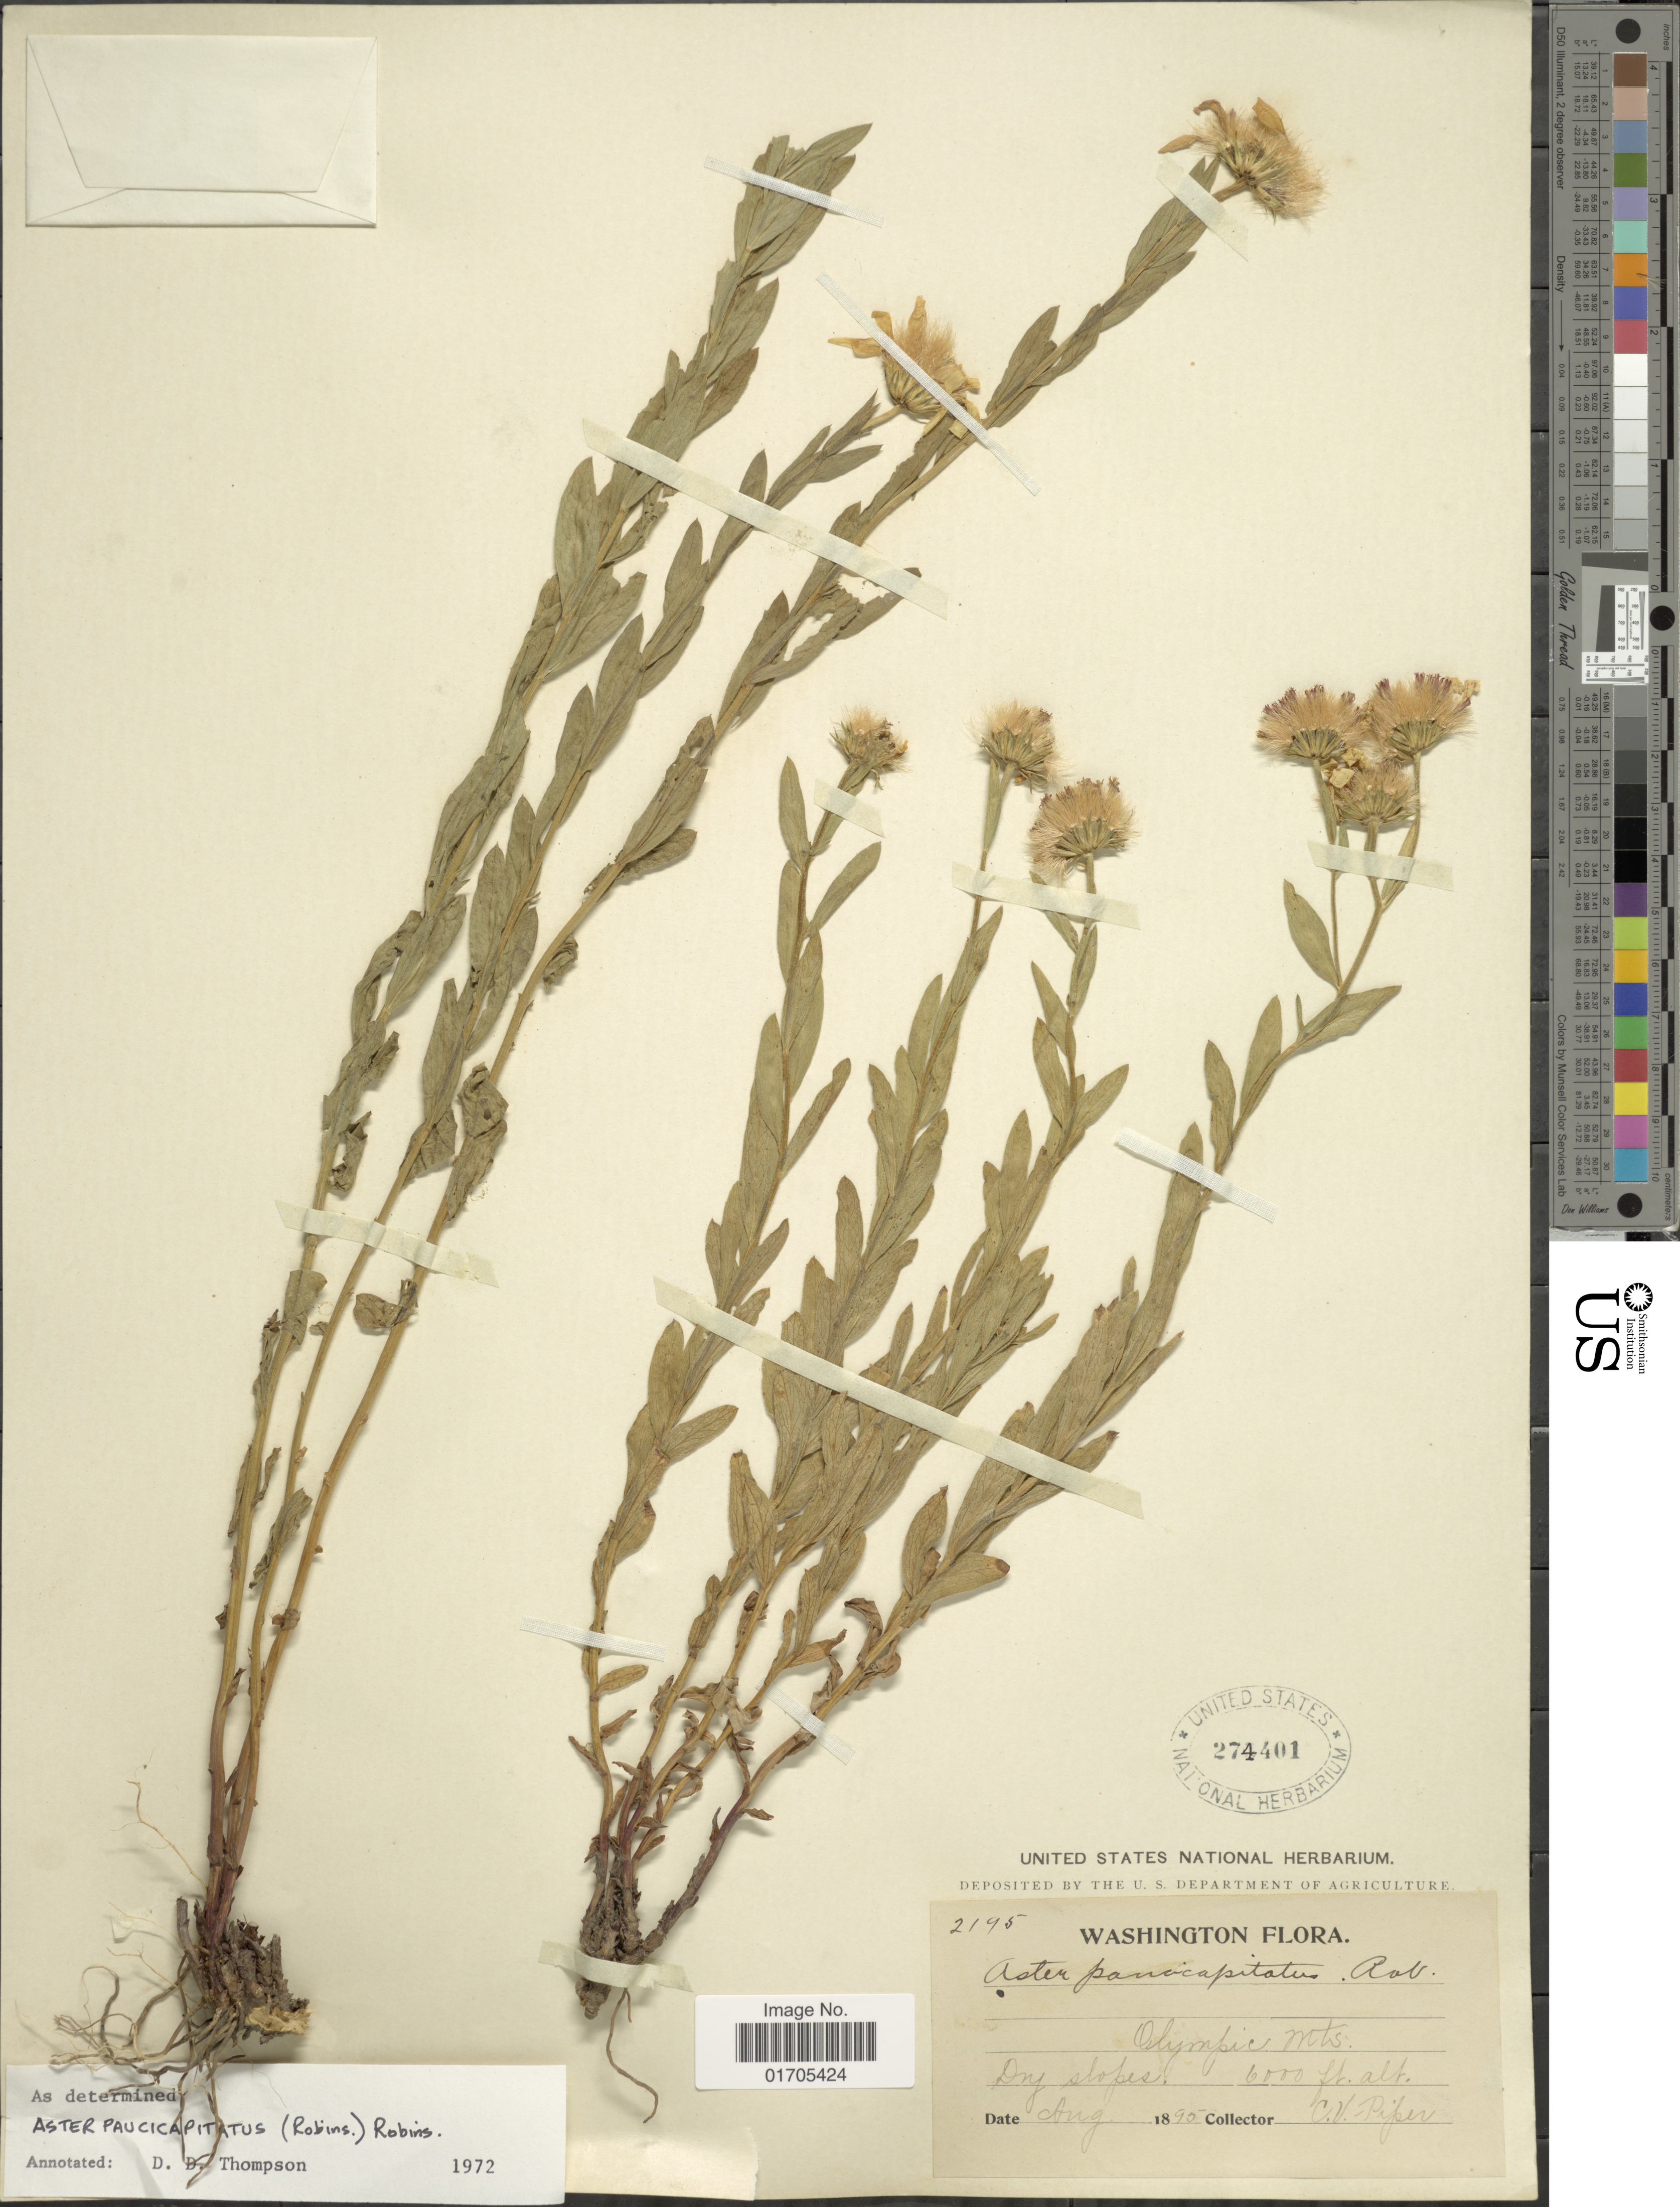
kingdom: Plantae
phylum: Tracheophyta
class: Magnoliopsida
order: Asterales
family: Asteraceae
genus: Eucephalus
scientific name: Eucephalus paucicapitatus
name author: (B.L. Rob.) Greene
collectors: C. V. Piper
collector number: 2195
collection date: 1895-08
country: United States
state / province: Washington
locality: Washington. Olympic Mts. Dry slopes.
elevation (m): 1829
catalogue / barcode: US 274401